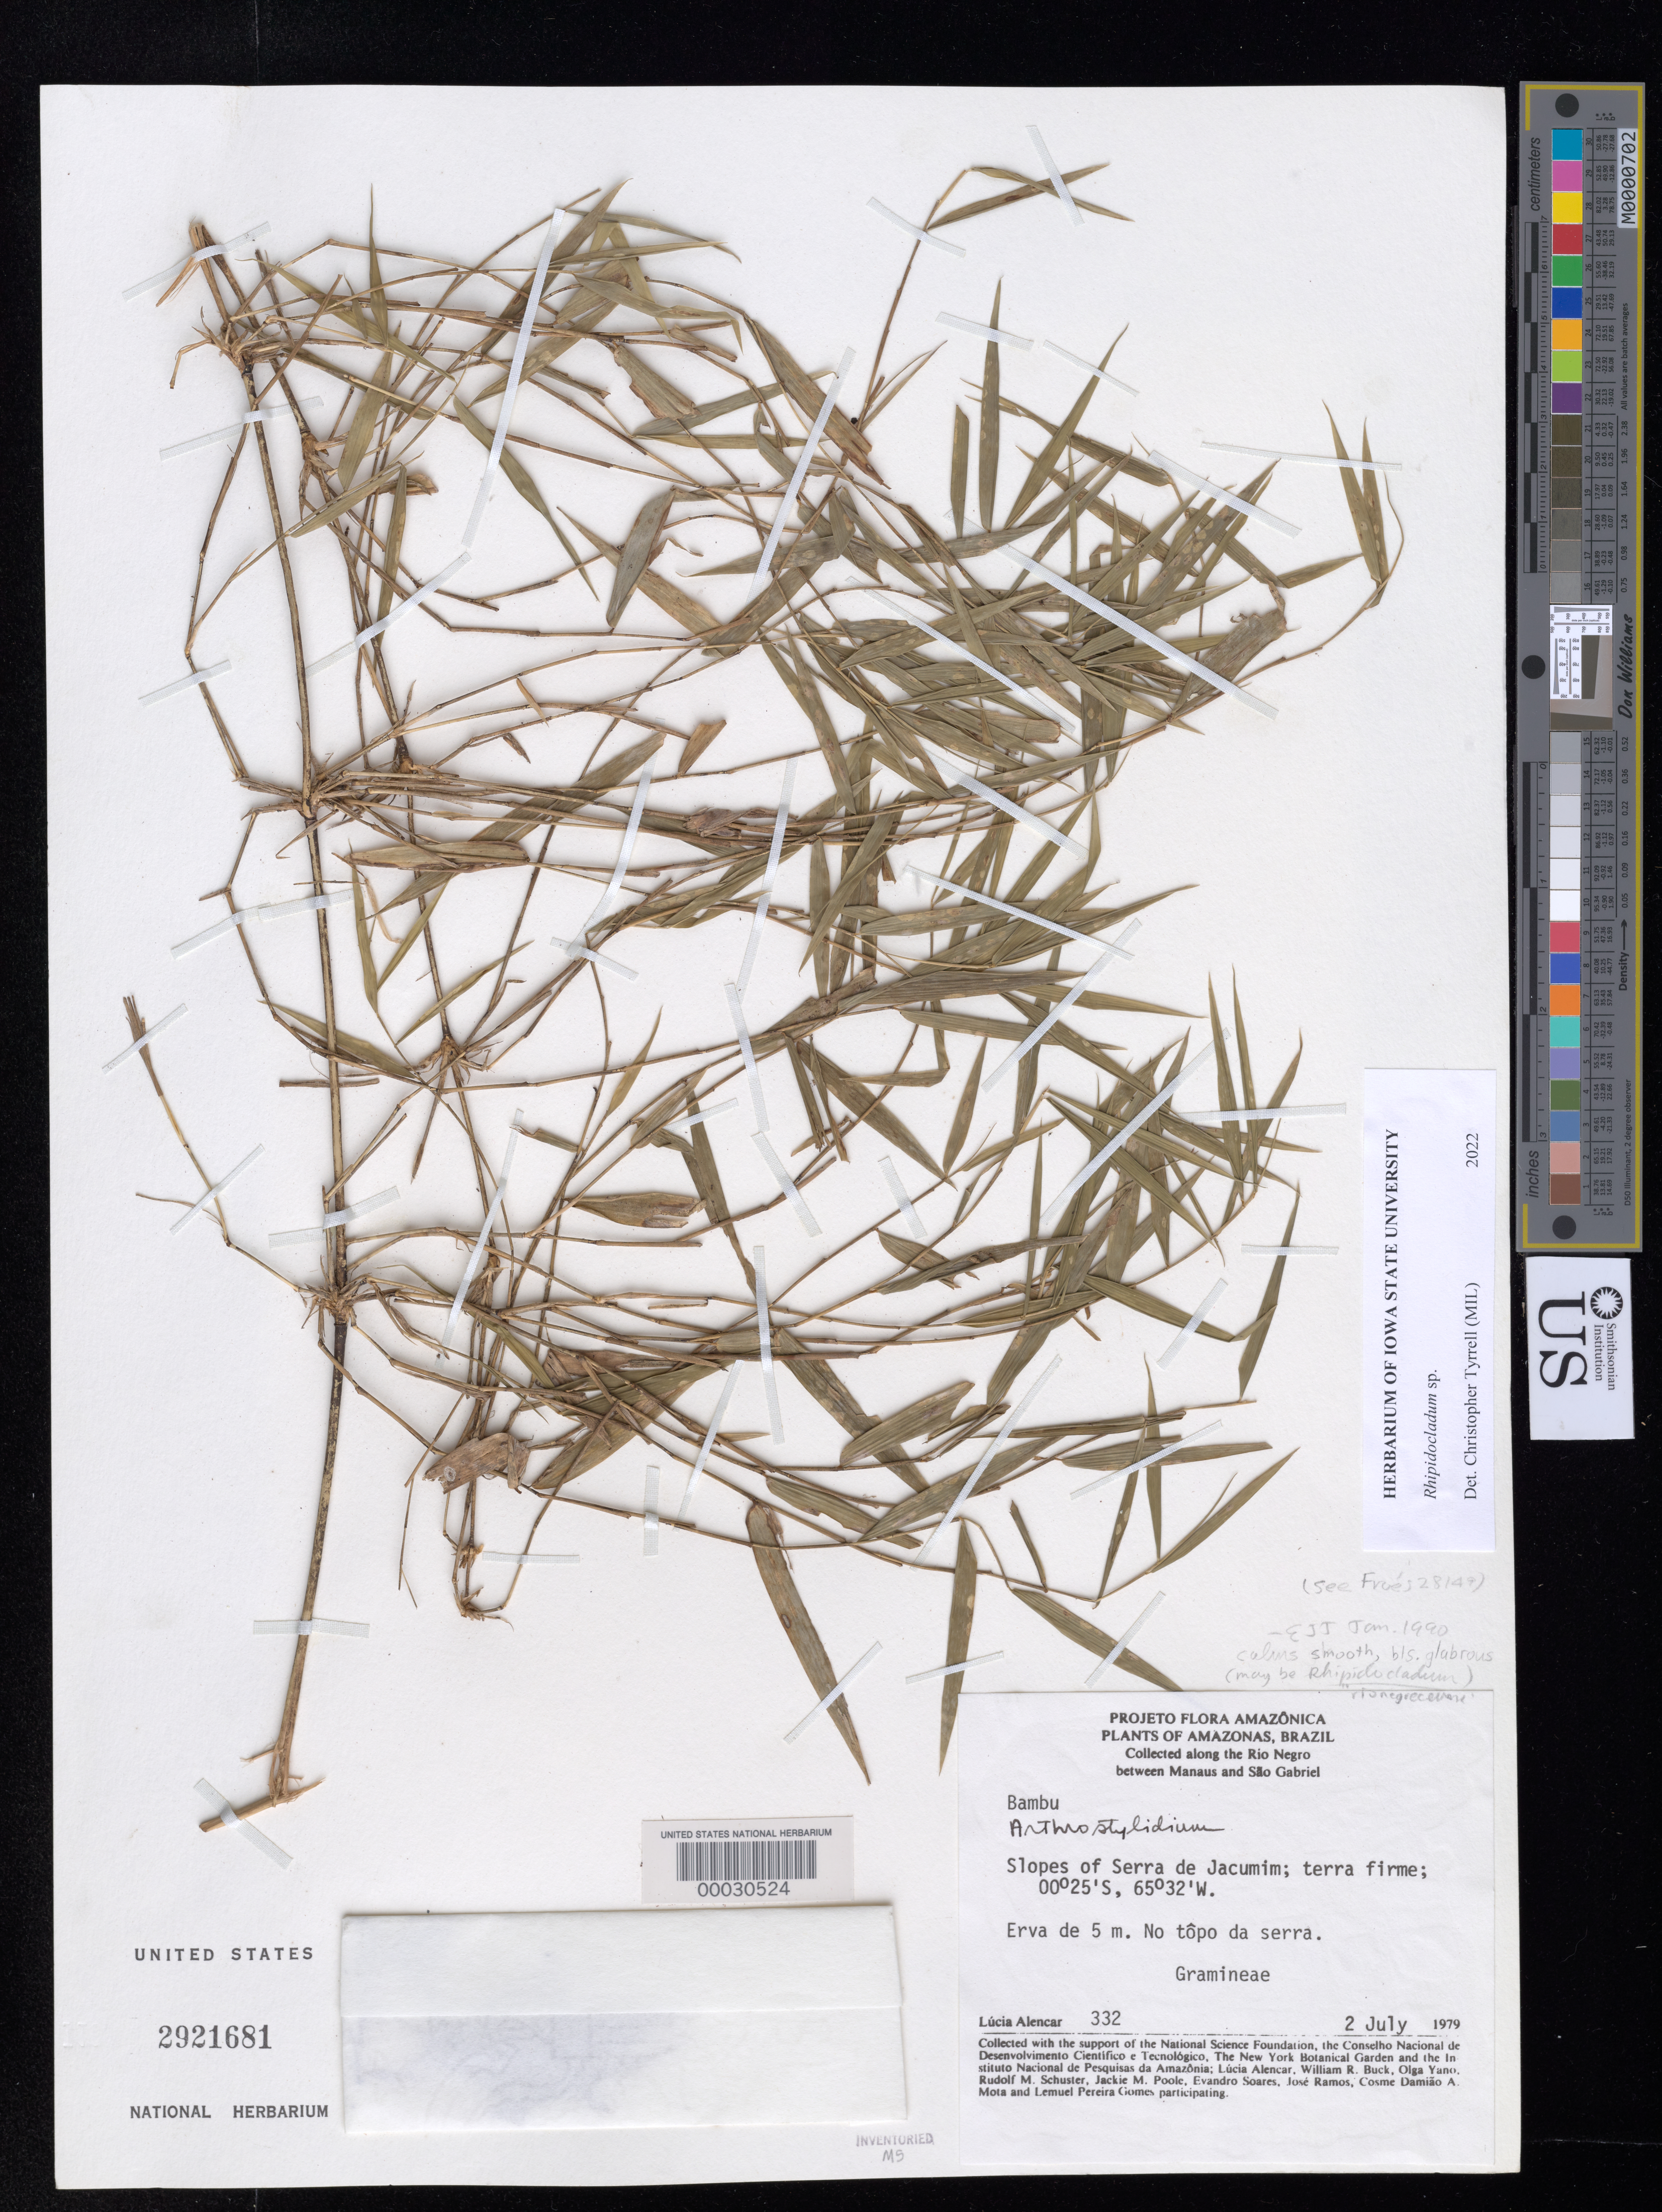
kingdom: Plantae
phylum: Tracheophyta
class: Liliopsida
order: Poales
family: Poaceae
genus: Rhipidocladum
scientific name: Rhipidocladum sp.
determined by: Tyrrell, Christopher D., (MIL), Milwaukee Public Museum (UNITED STATES)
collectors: L. Alencar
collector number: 332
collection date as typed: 02 Jul 1979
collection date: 1979-07-02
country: Brazil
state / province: Amazonas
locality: Rio negro between manaus and sao gabriel, serra de jacumim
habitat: Terra firme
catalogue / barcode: US 2921681